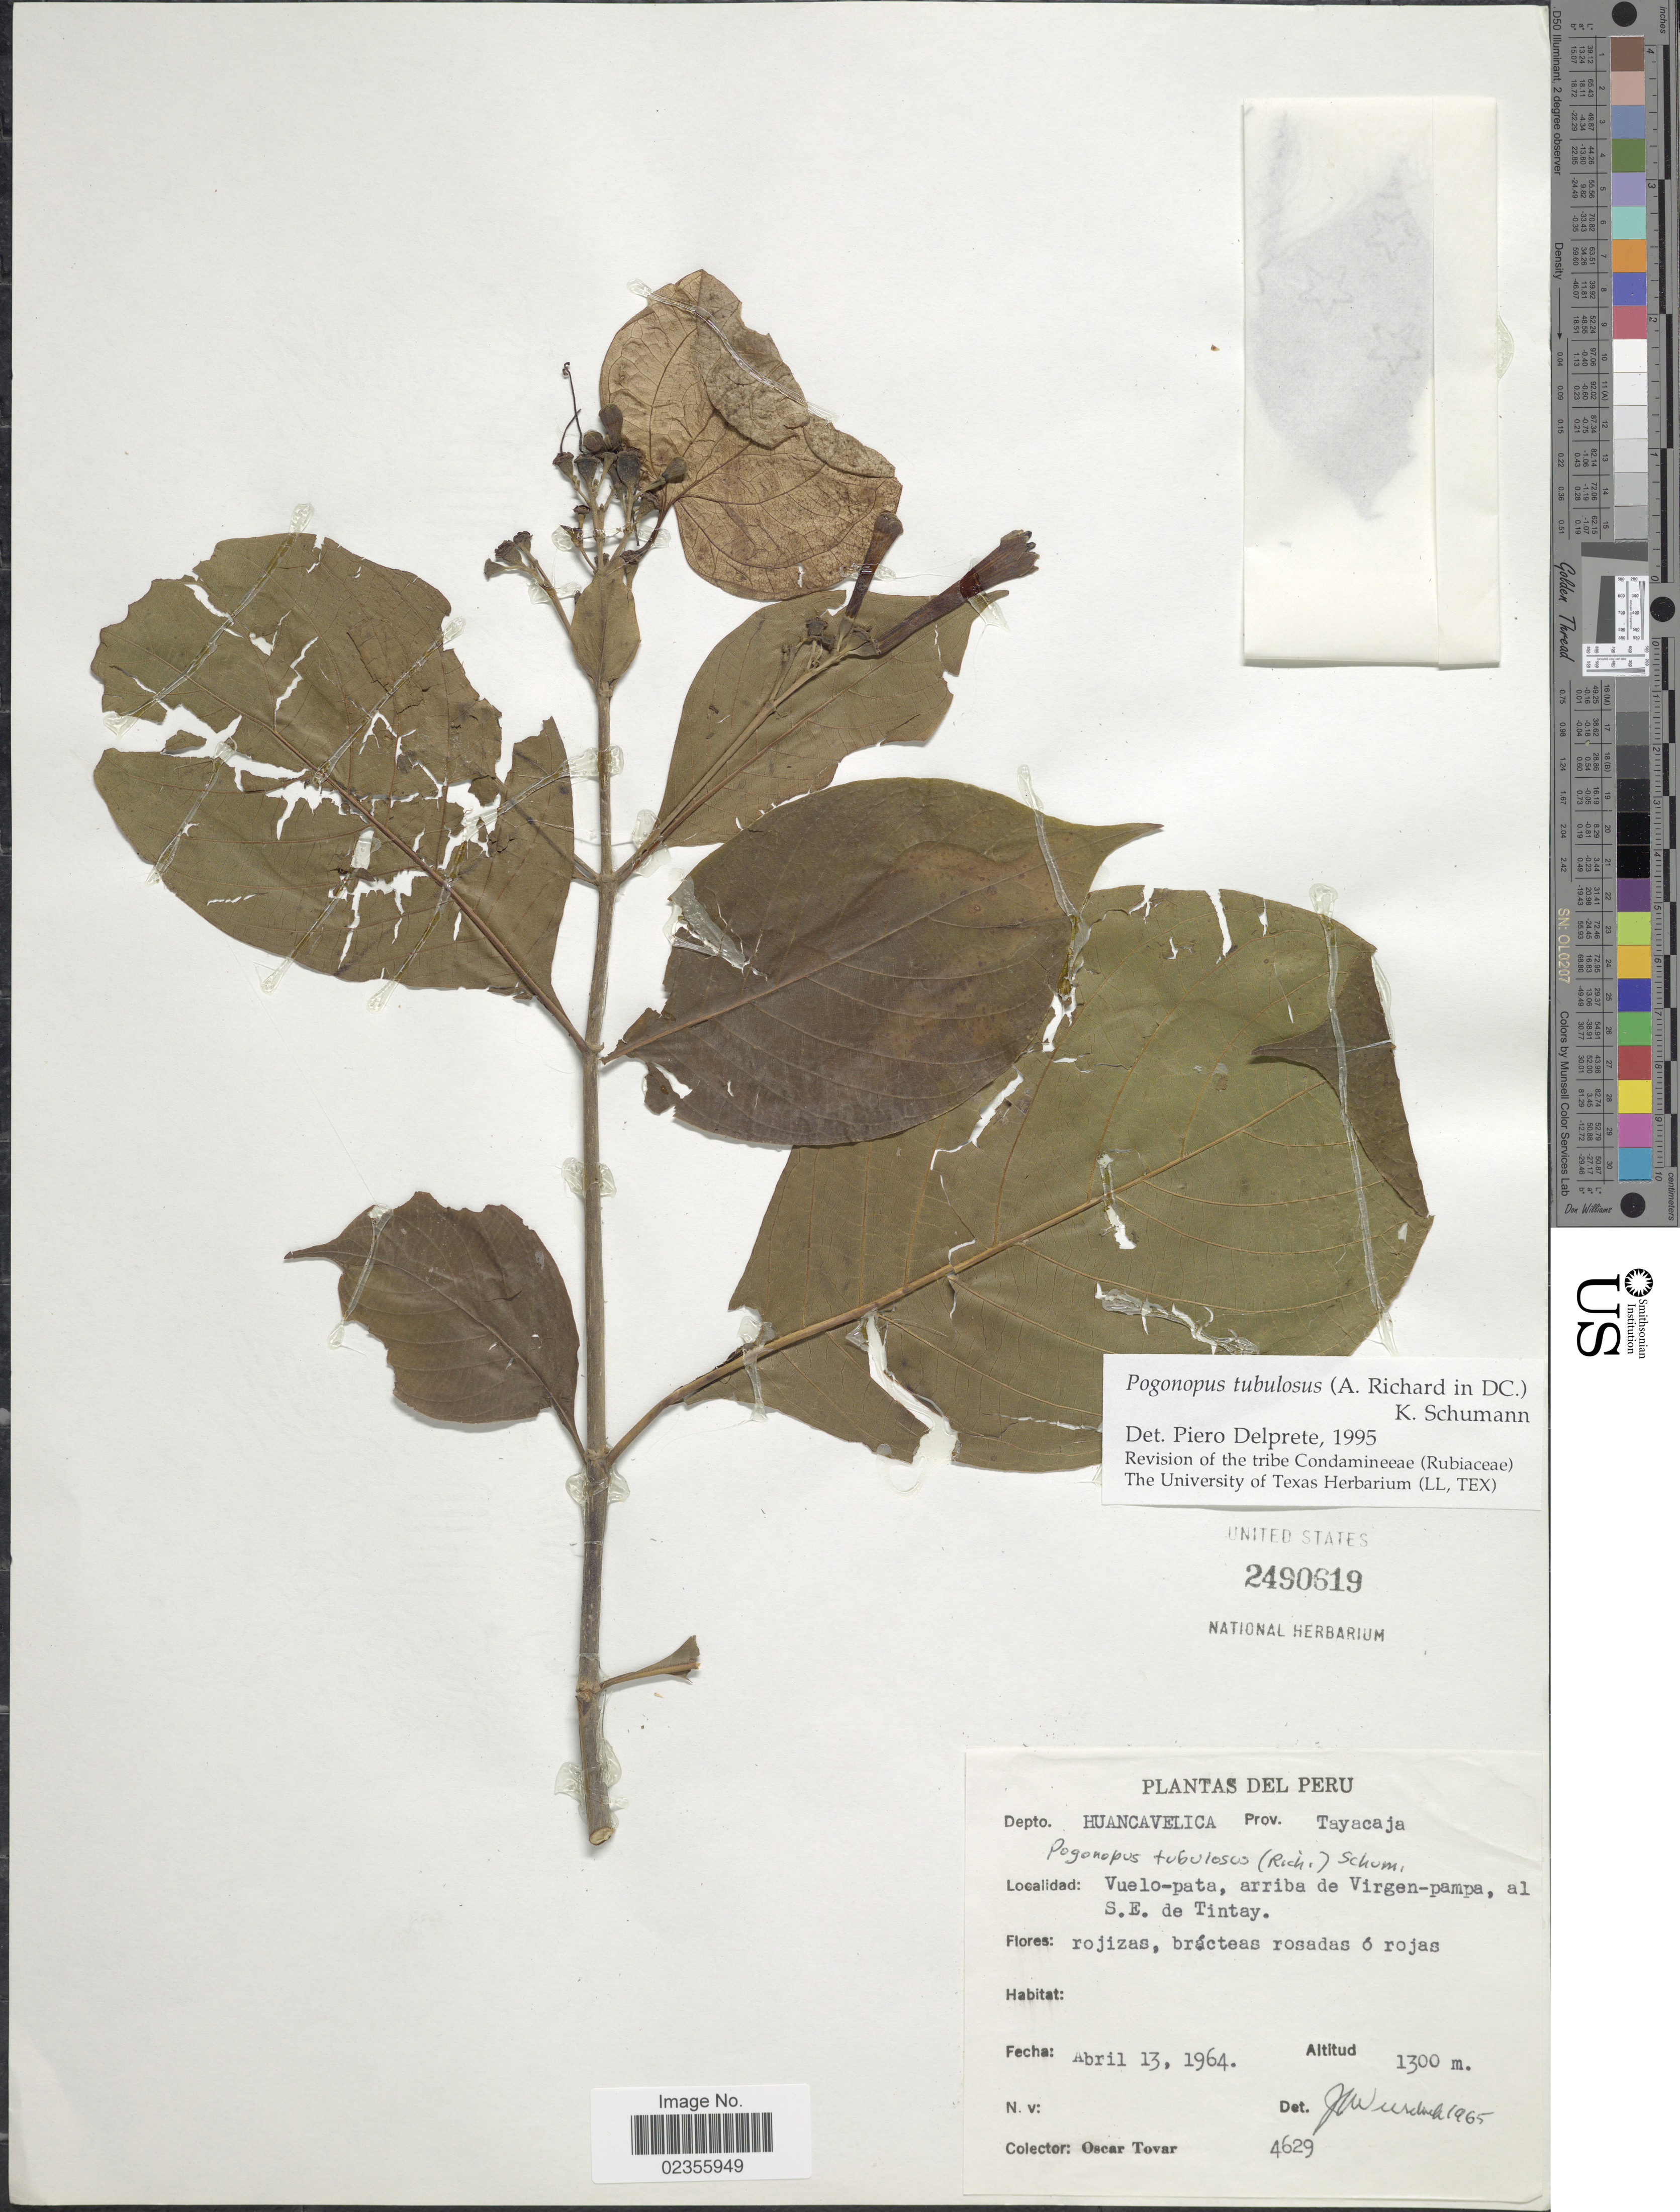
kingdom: Plantae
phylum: Tracheophyta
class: Magnoliopsida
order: Gentianales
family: Rubiaceae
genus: Pogonopus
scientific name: Pogonopus tubulosus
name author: (A. Rich. in DC.) K. Schum.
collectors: Ó. Tovar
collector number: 4629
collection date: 1964-04-13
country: Peru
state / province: Huancavelica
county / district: Tayacaja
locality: Depto. Huancavelica. Prov. Tayacaja. Vuelo-pata, arriba de Virgen-pampa, al S.E. de Tintay.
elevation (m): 1300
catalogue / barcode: US 2490619